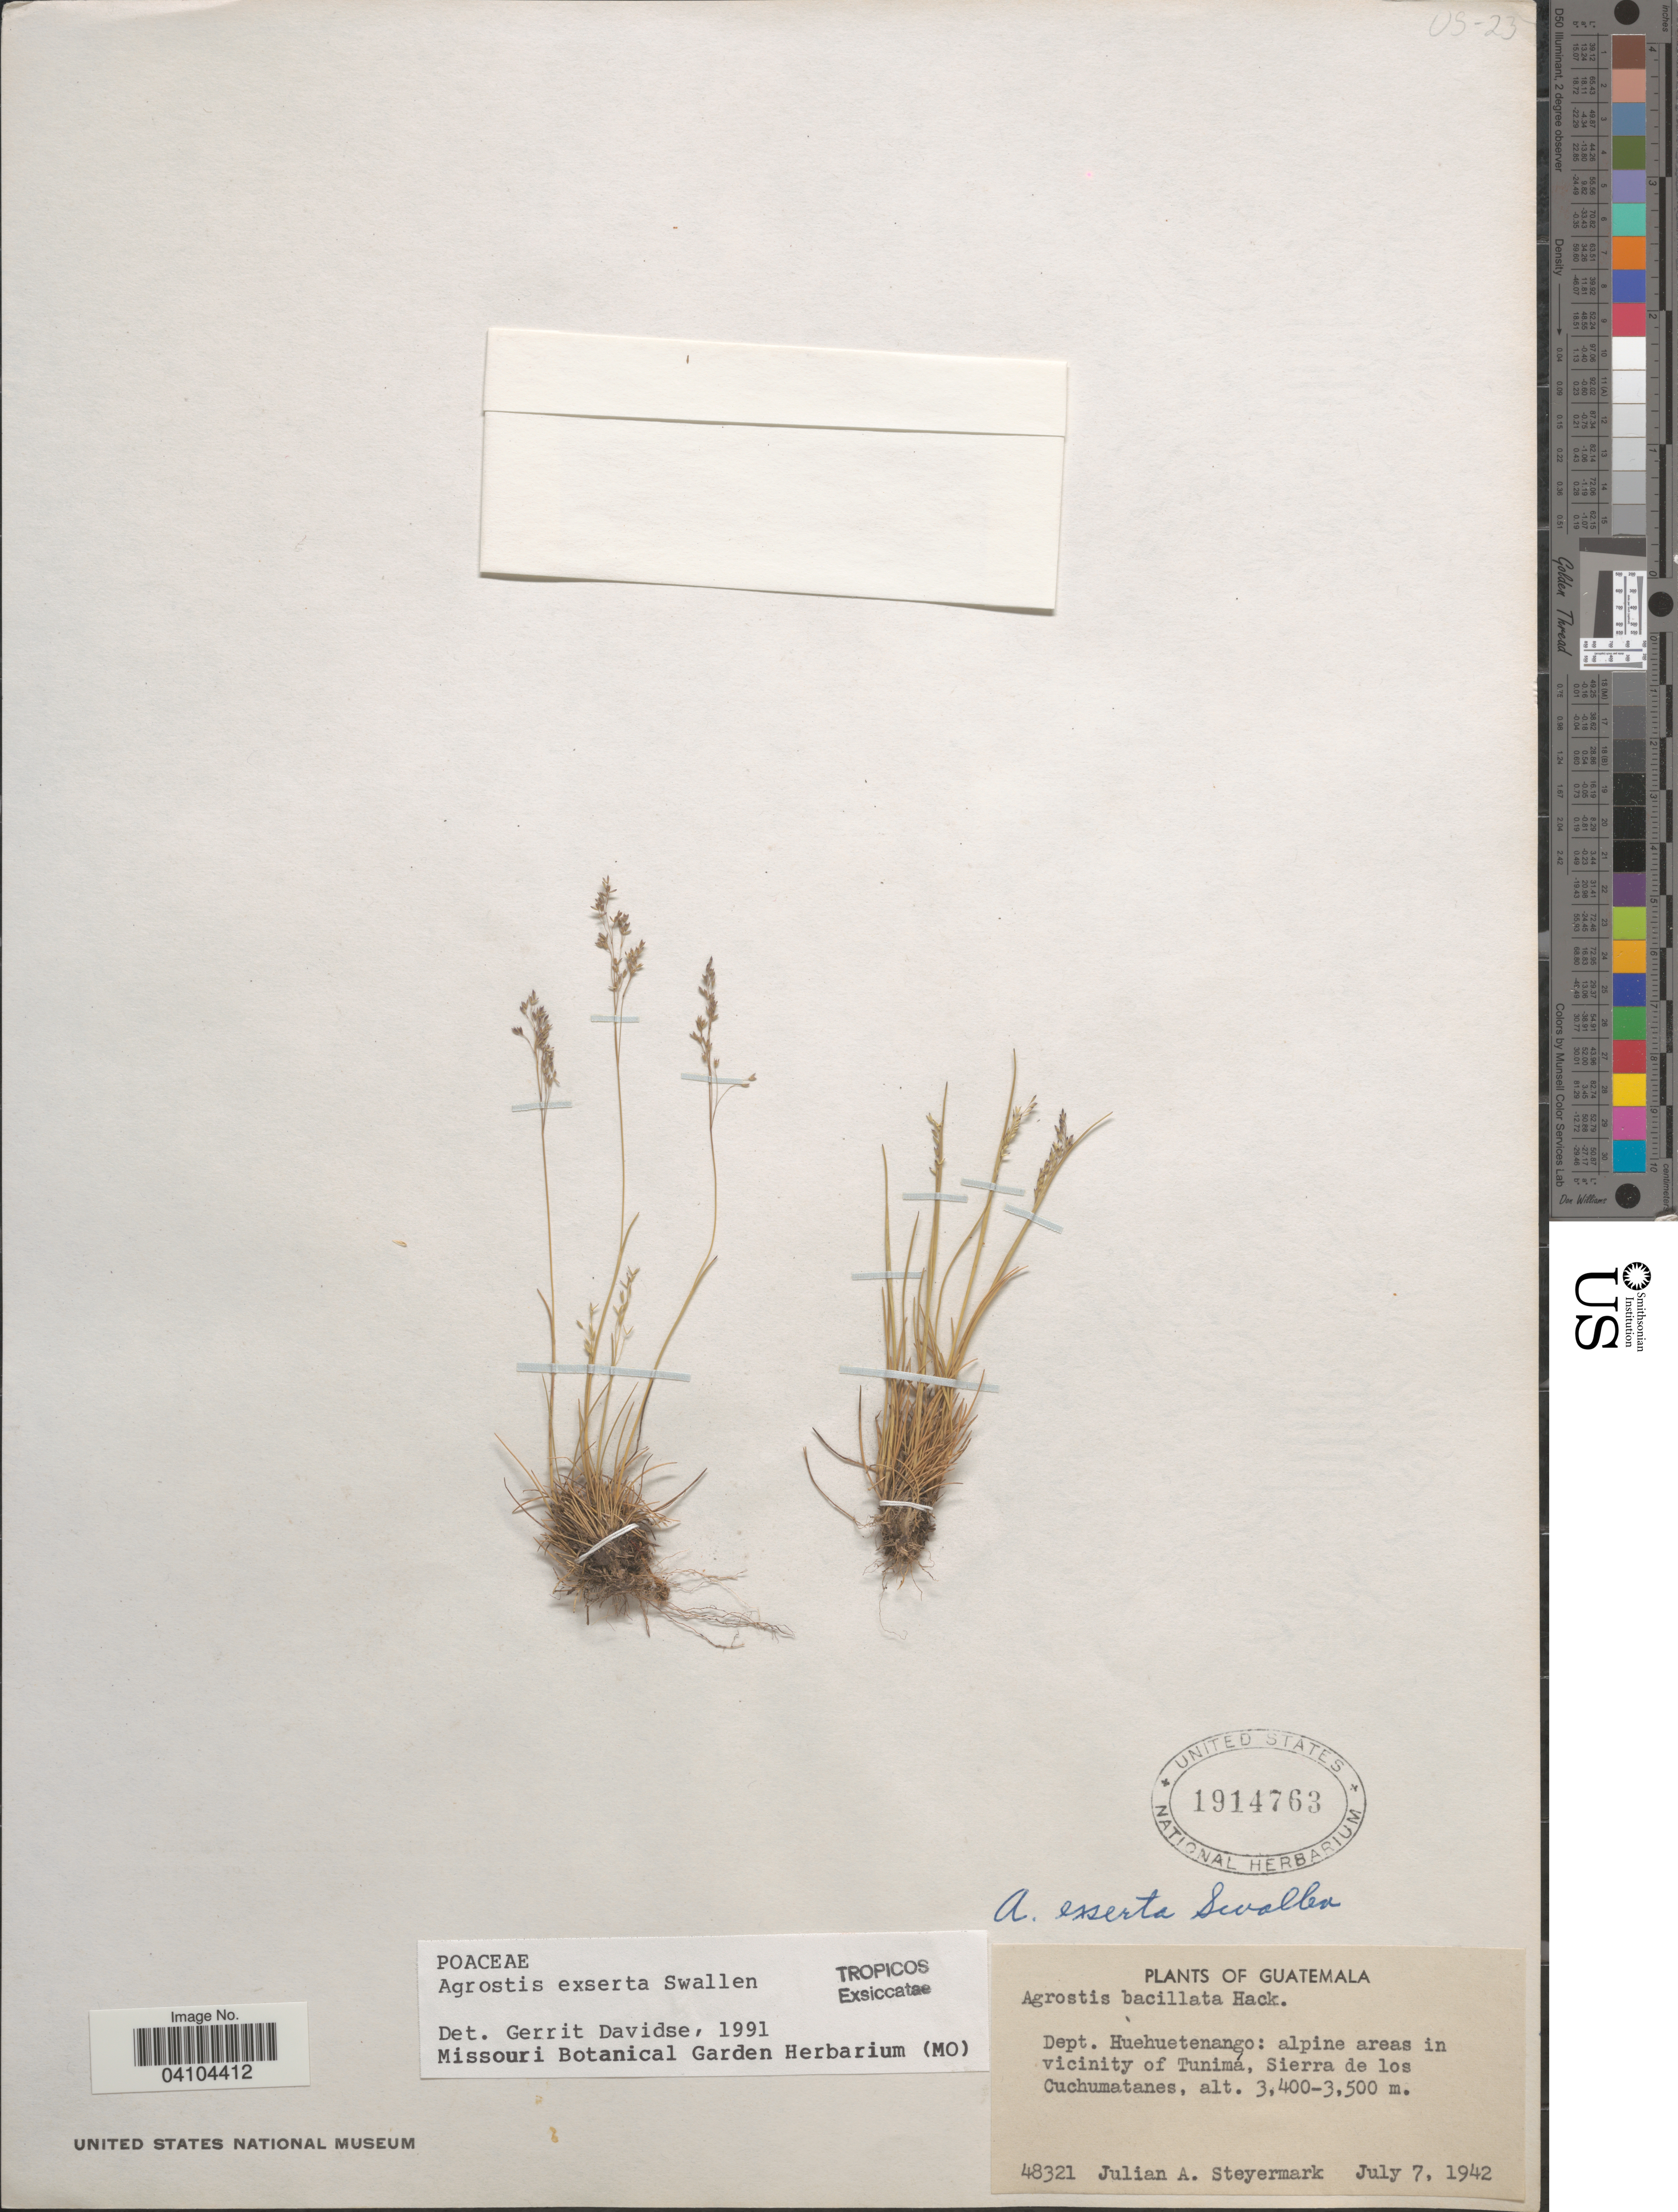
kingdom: Plantae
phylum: Tracheophyta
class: Liliopsida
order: Poales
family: Poaceae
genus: Agrostis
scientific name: Agrostis exserta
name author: Swallen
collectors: J. Steyermark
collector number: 48321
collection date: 1942-07-07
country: Guatemala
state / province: Huehuetenango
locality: Dept. Huehuetenango: alpine areas in vicinity of Tunimá, Sierra de los Cuchumatanes.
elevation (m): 3400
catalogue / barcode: US 1914763